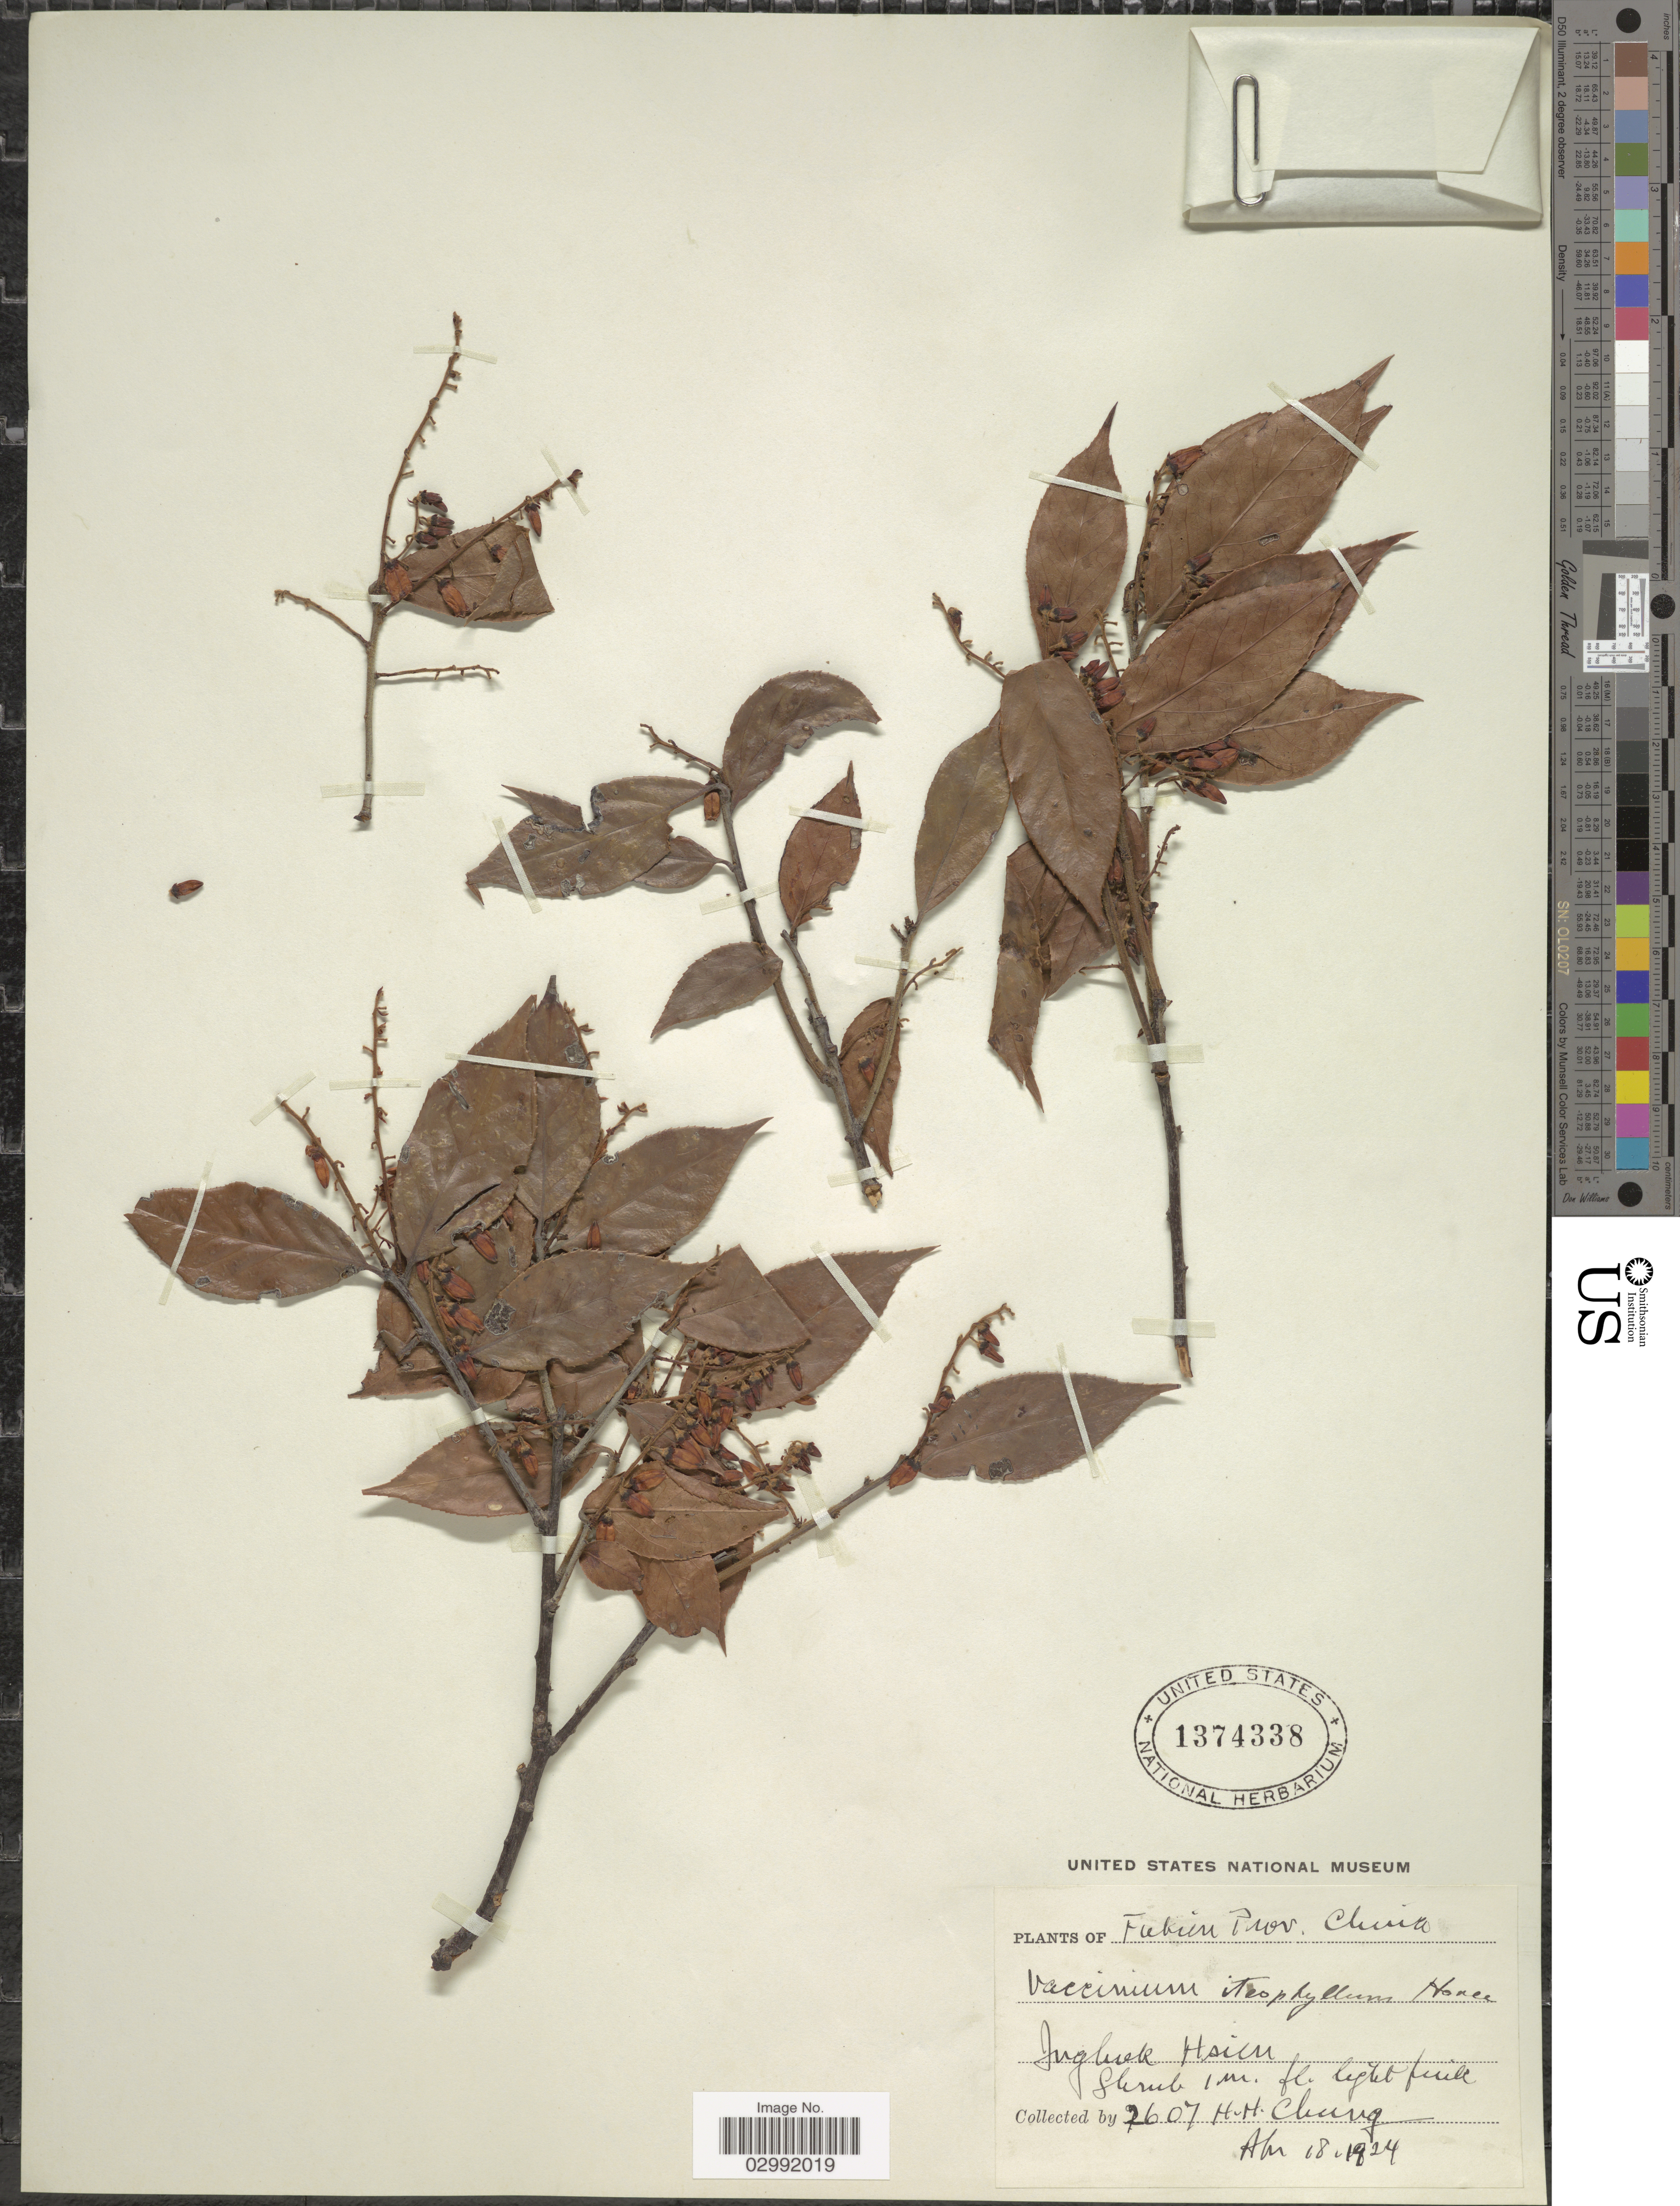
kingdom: Plantae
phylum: Tracheophyta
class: Magnoliopsida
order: Ericales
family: Ericaceae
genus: Vaccinium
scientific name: Vaccinium iteophyllum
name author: Hance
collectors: H. Chung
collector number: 2607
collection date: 1924-04-18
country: China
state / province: Fujian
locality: Fukien Prov. Inghok Hsien.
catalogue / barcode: US 1374338